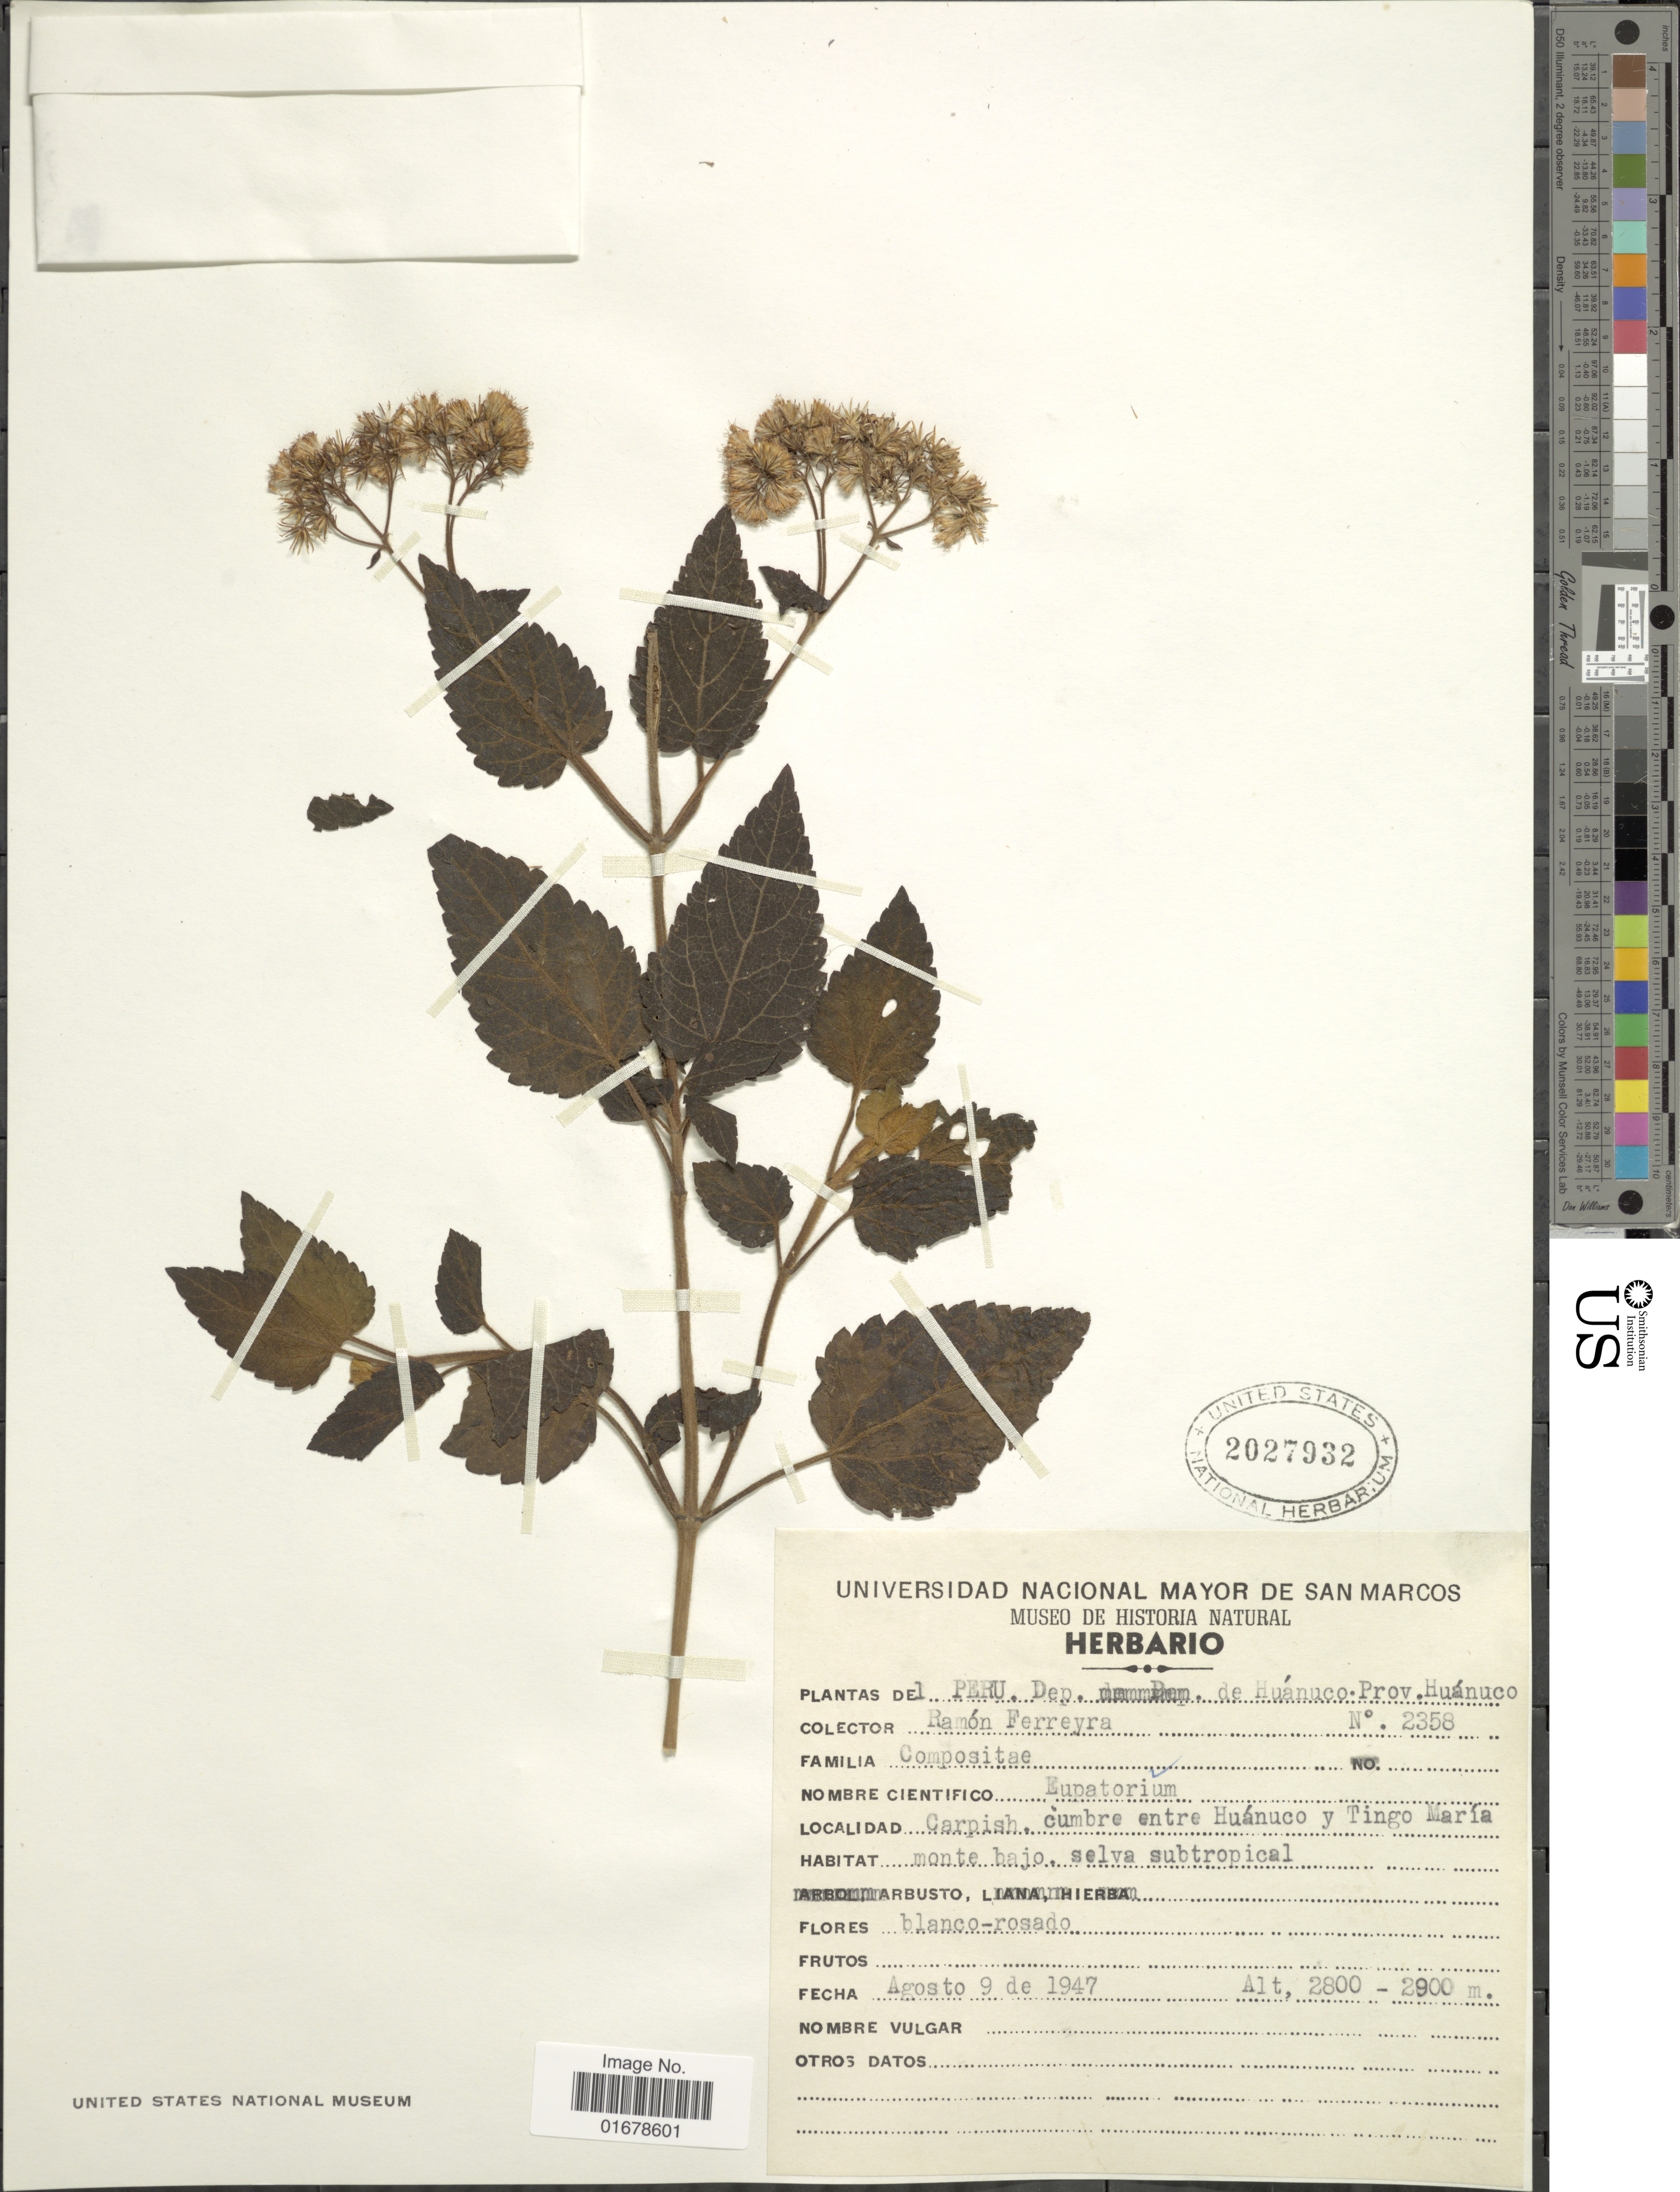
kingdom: Plantae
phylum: Tracheophyta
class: Magnoliopsida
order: Asterales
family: Asteraceae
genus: Ageratina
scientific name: Ageratina vallincola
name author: (DC.) R.M. King & H. Rob.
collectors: R. A. Ferreyra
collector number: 2358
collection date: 1947-08-09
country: Peru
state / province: Huánuco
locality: Dep. de Huanuco, Prov. Huanuco, Carpish, cumbre entre Huanuco y Tingo Maria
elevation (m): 2800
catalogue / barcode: US 2027932